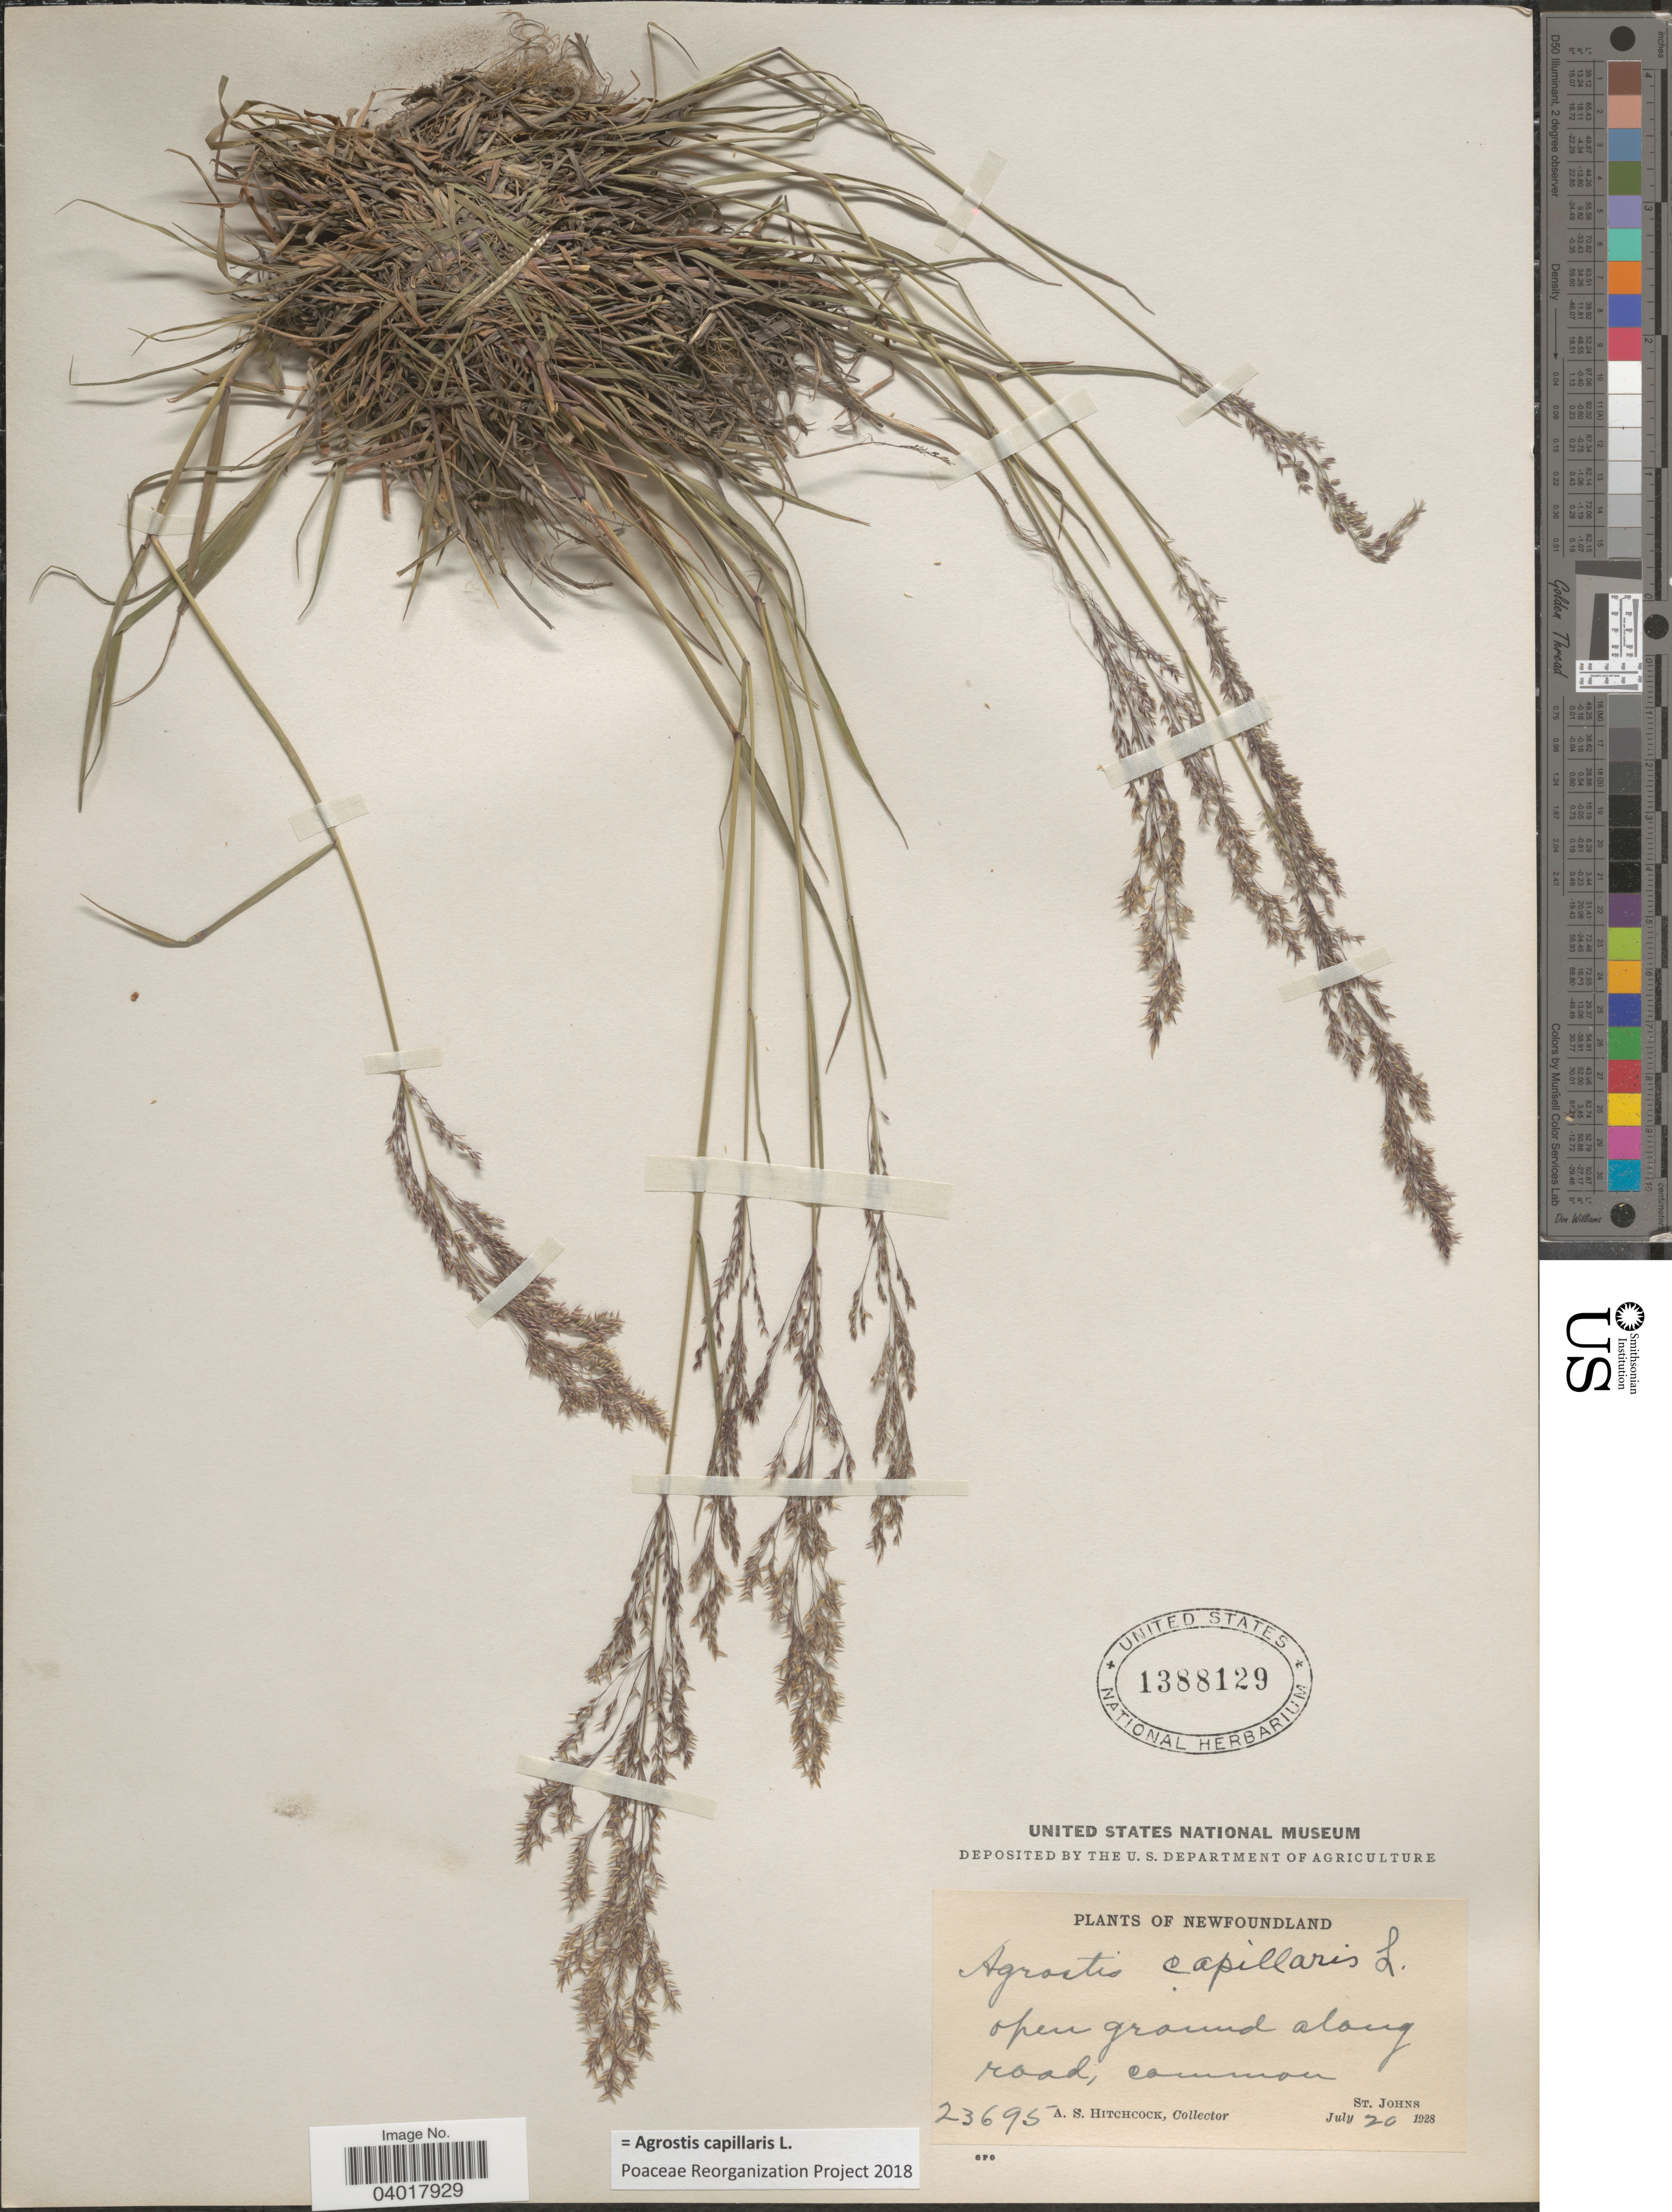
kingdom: Plantae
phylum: Tracheophyta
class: Liliopsida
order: Poales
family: Poaceae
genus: Agrostis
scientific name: Agrostis capillaris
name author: L.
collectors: A. S. Hitchcock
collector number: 23695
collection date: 1928-07-20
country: Canada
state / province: Newfoundland and Labrador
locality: St. Johns.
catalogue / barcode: US 1388129